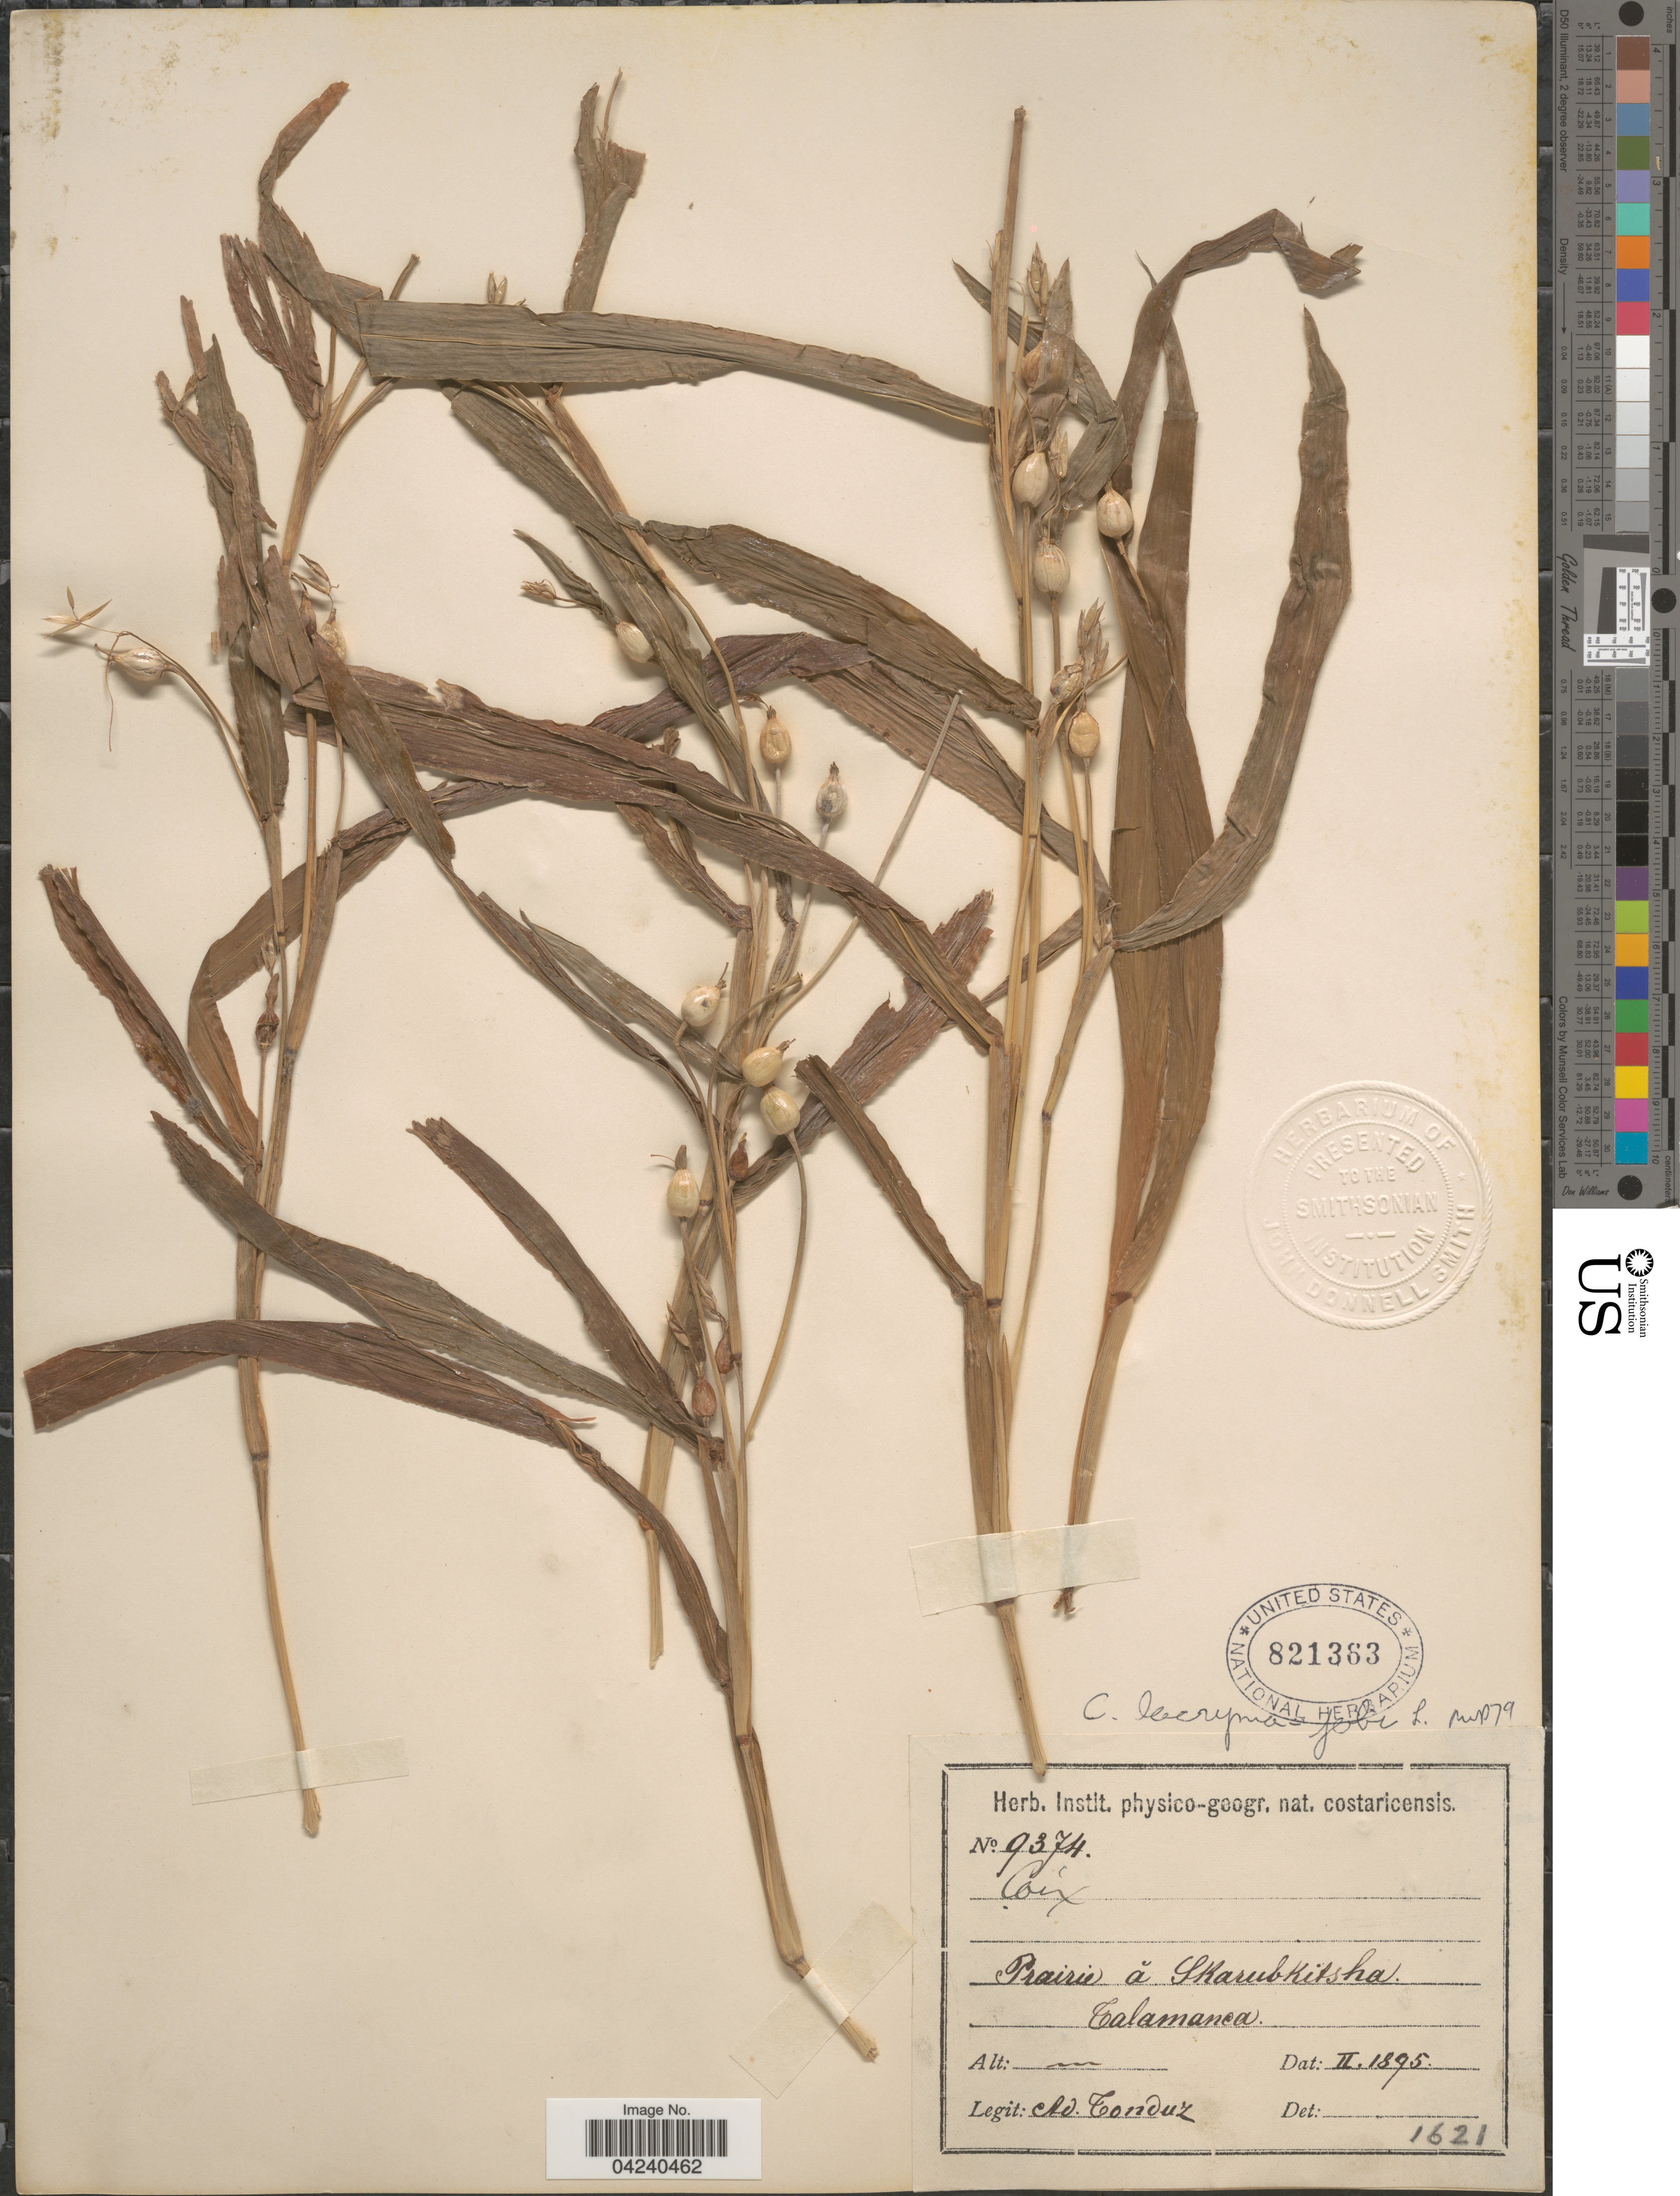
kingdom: Plantae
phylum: Tracheophyta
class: Liliopsida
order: Poales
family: Poaceae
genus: Coix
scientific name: Coix lacryma-jobi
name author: L.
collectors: A. Tonduz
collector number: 9374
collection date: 1895-02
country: Costa Rica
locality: Prairie ă Skarubkitsha. Talamanca.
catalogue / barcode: US 821363